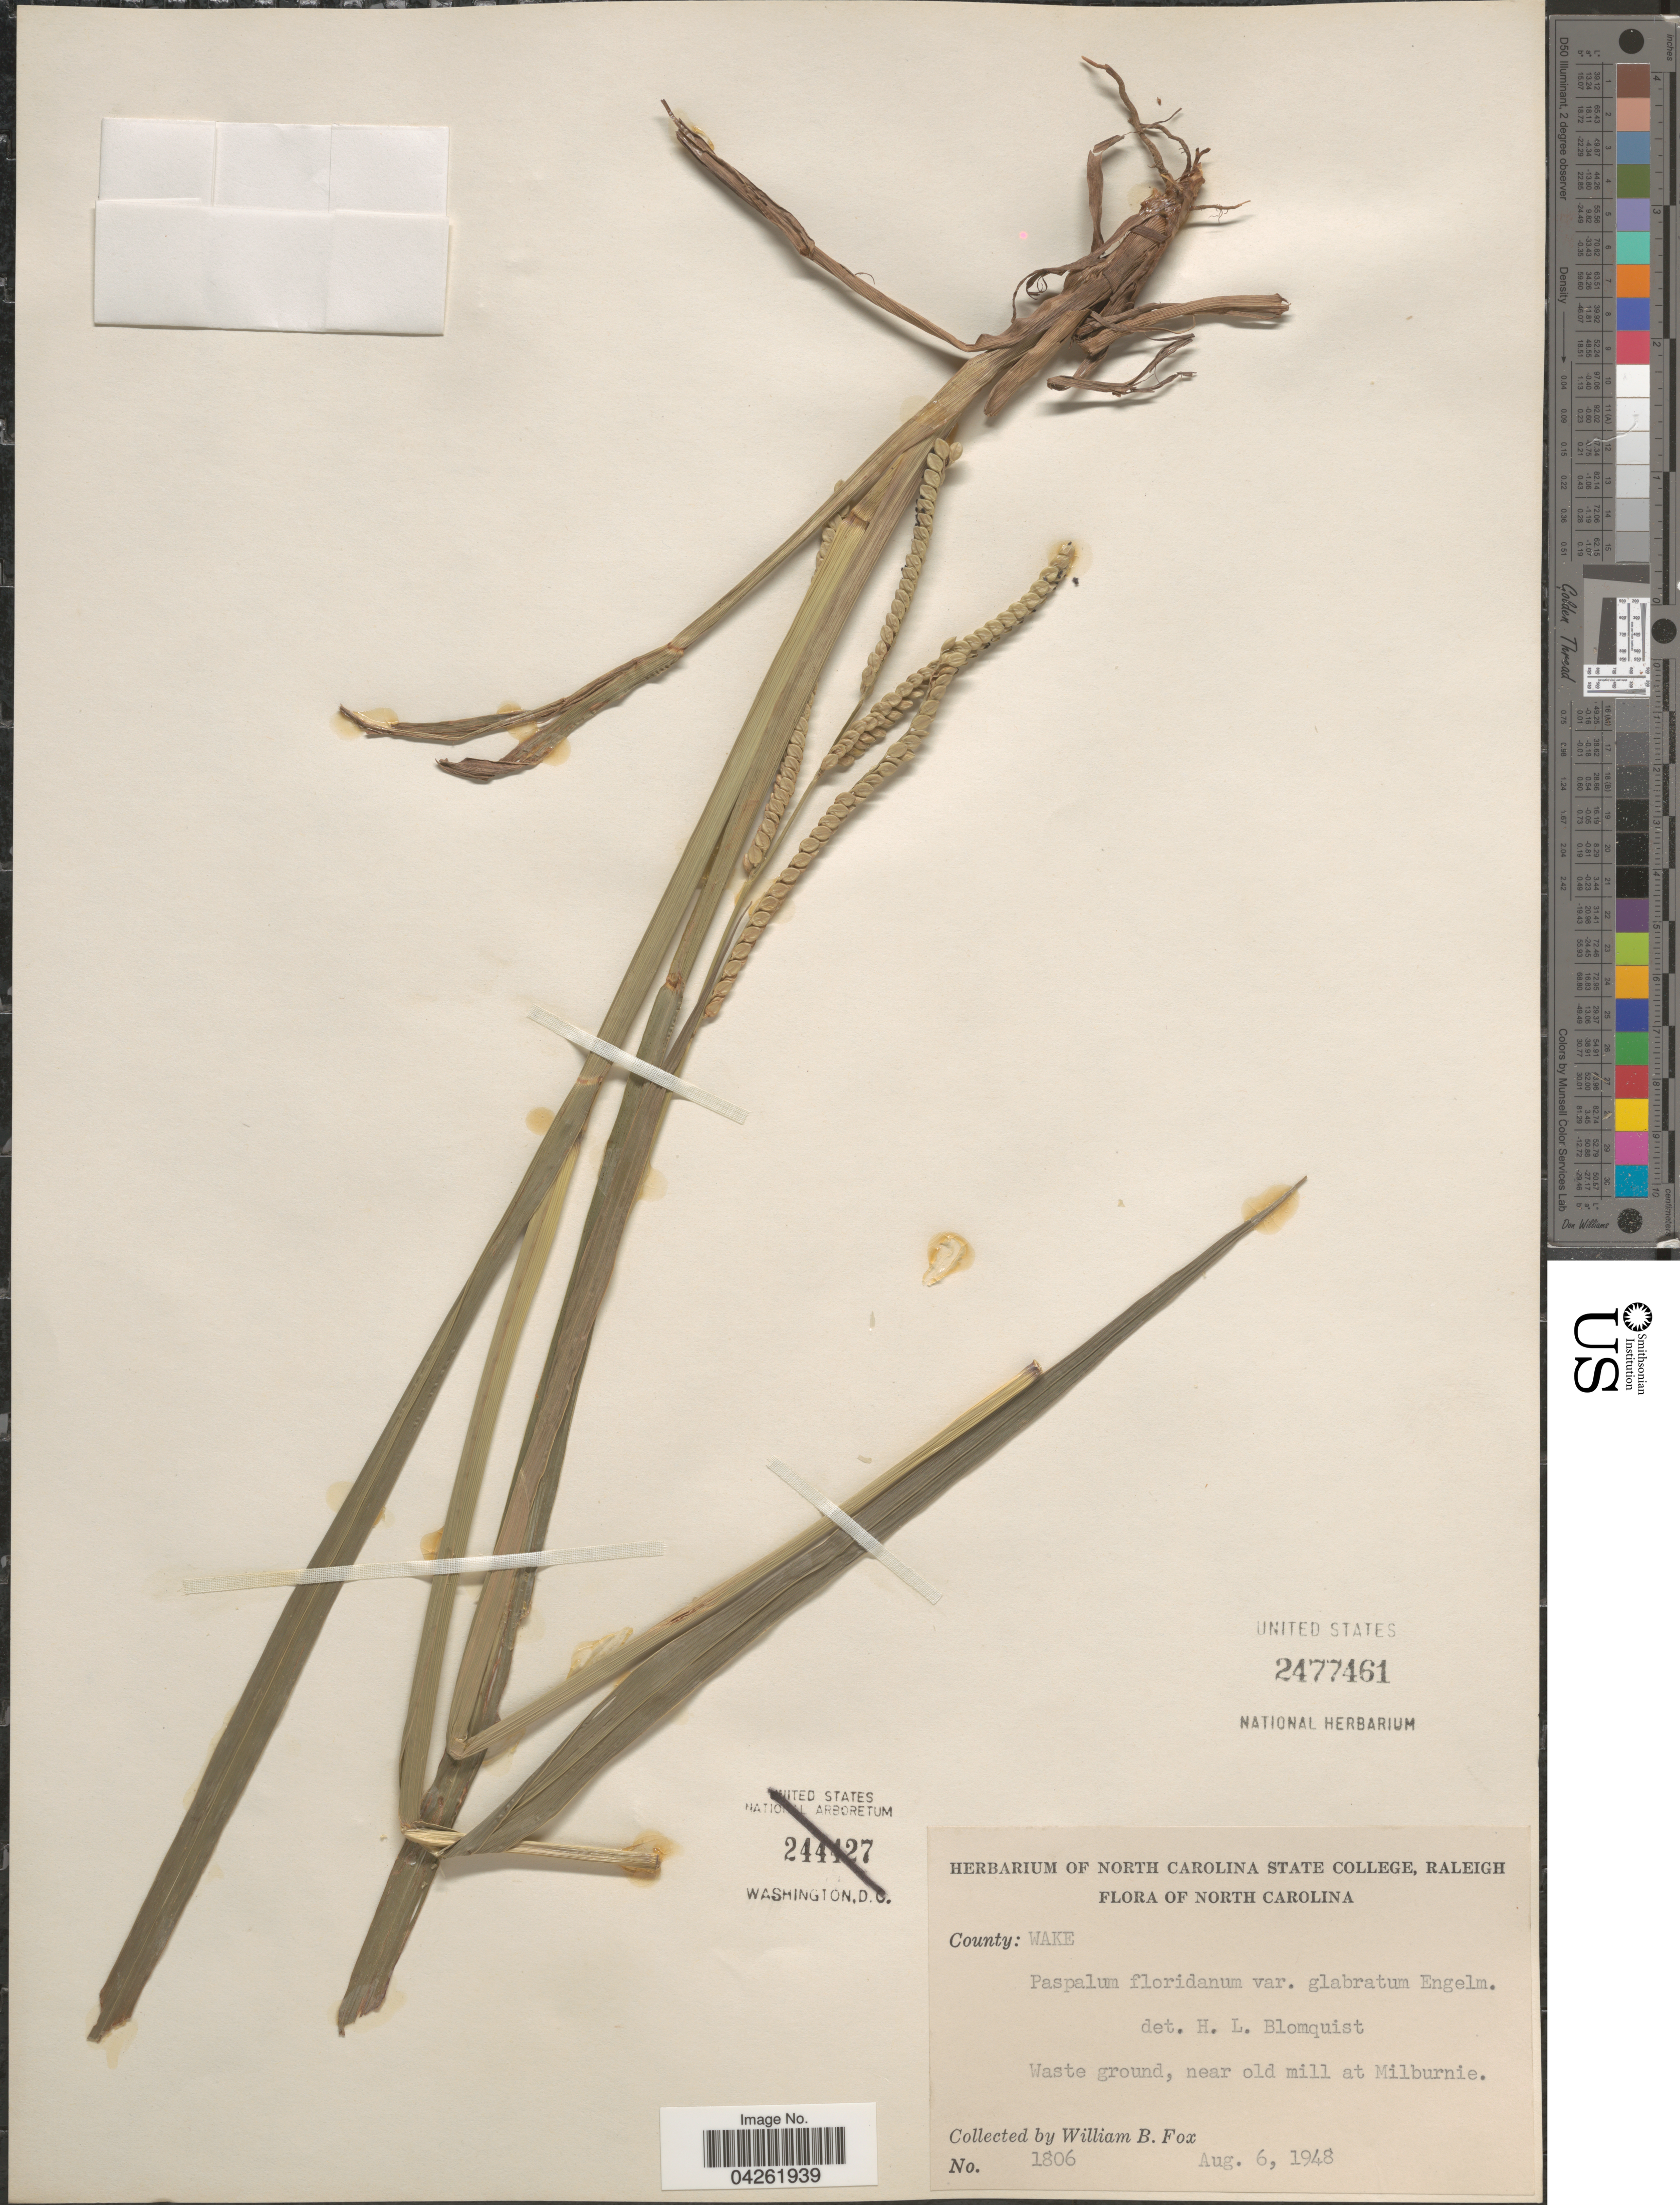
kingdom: Plantae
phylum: Tracheophyta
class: Liliopsida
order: Poales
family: Poaceae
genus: Paspalum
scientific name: Paspalum floridanum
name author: Michx.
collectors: W. B. Fox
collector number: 1806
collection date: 1948-08-06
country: United States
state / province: North Carolina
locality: Waste ground, near old mill at Milburnie.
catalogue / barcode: US 2477461